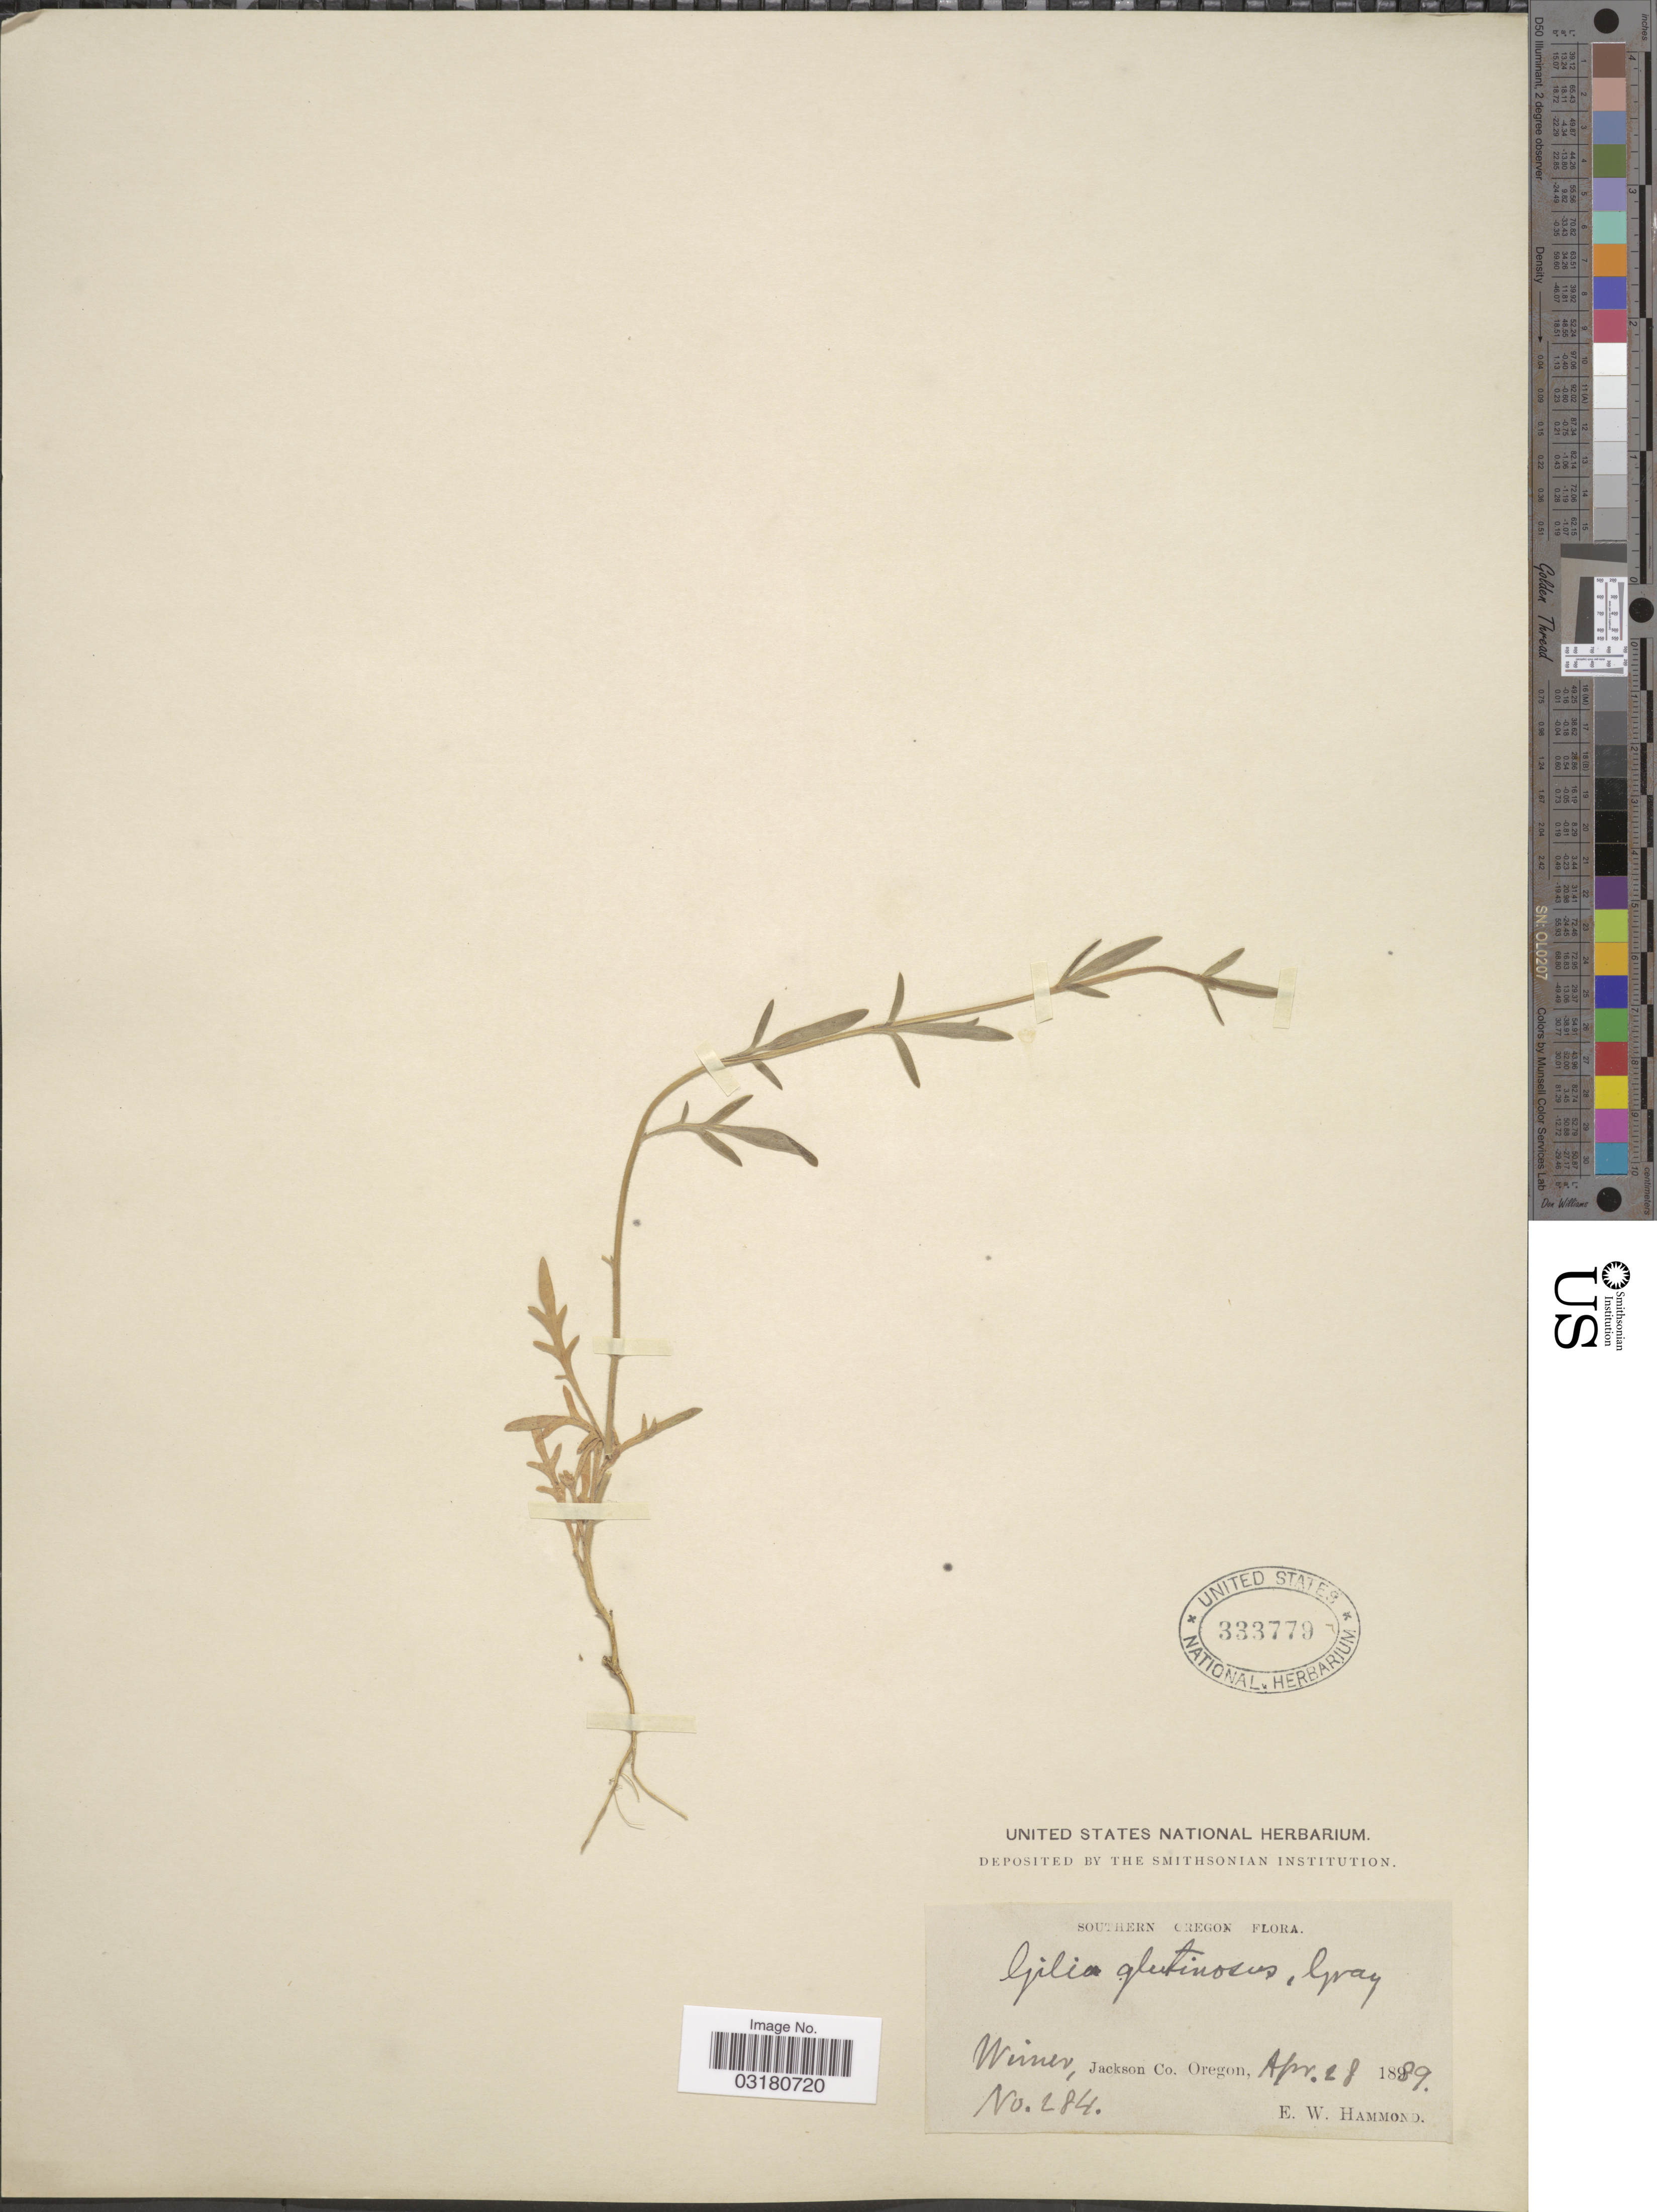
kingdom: Plantae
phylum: Tracheophyta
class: Magnoliopsida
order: Ericales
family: Polemoniaceae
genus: Allophyllum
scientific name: Allophyllum gilioides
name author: (Benth.) Benth.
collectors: E. Hammond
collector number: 284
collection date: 1889-04-28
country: United States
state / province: Oregon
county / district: Jackson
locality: Southern Oregon. Wimer, Jackson Co.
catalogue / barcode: US 333779